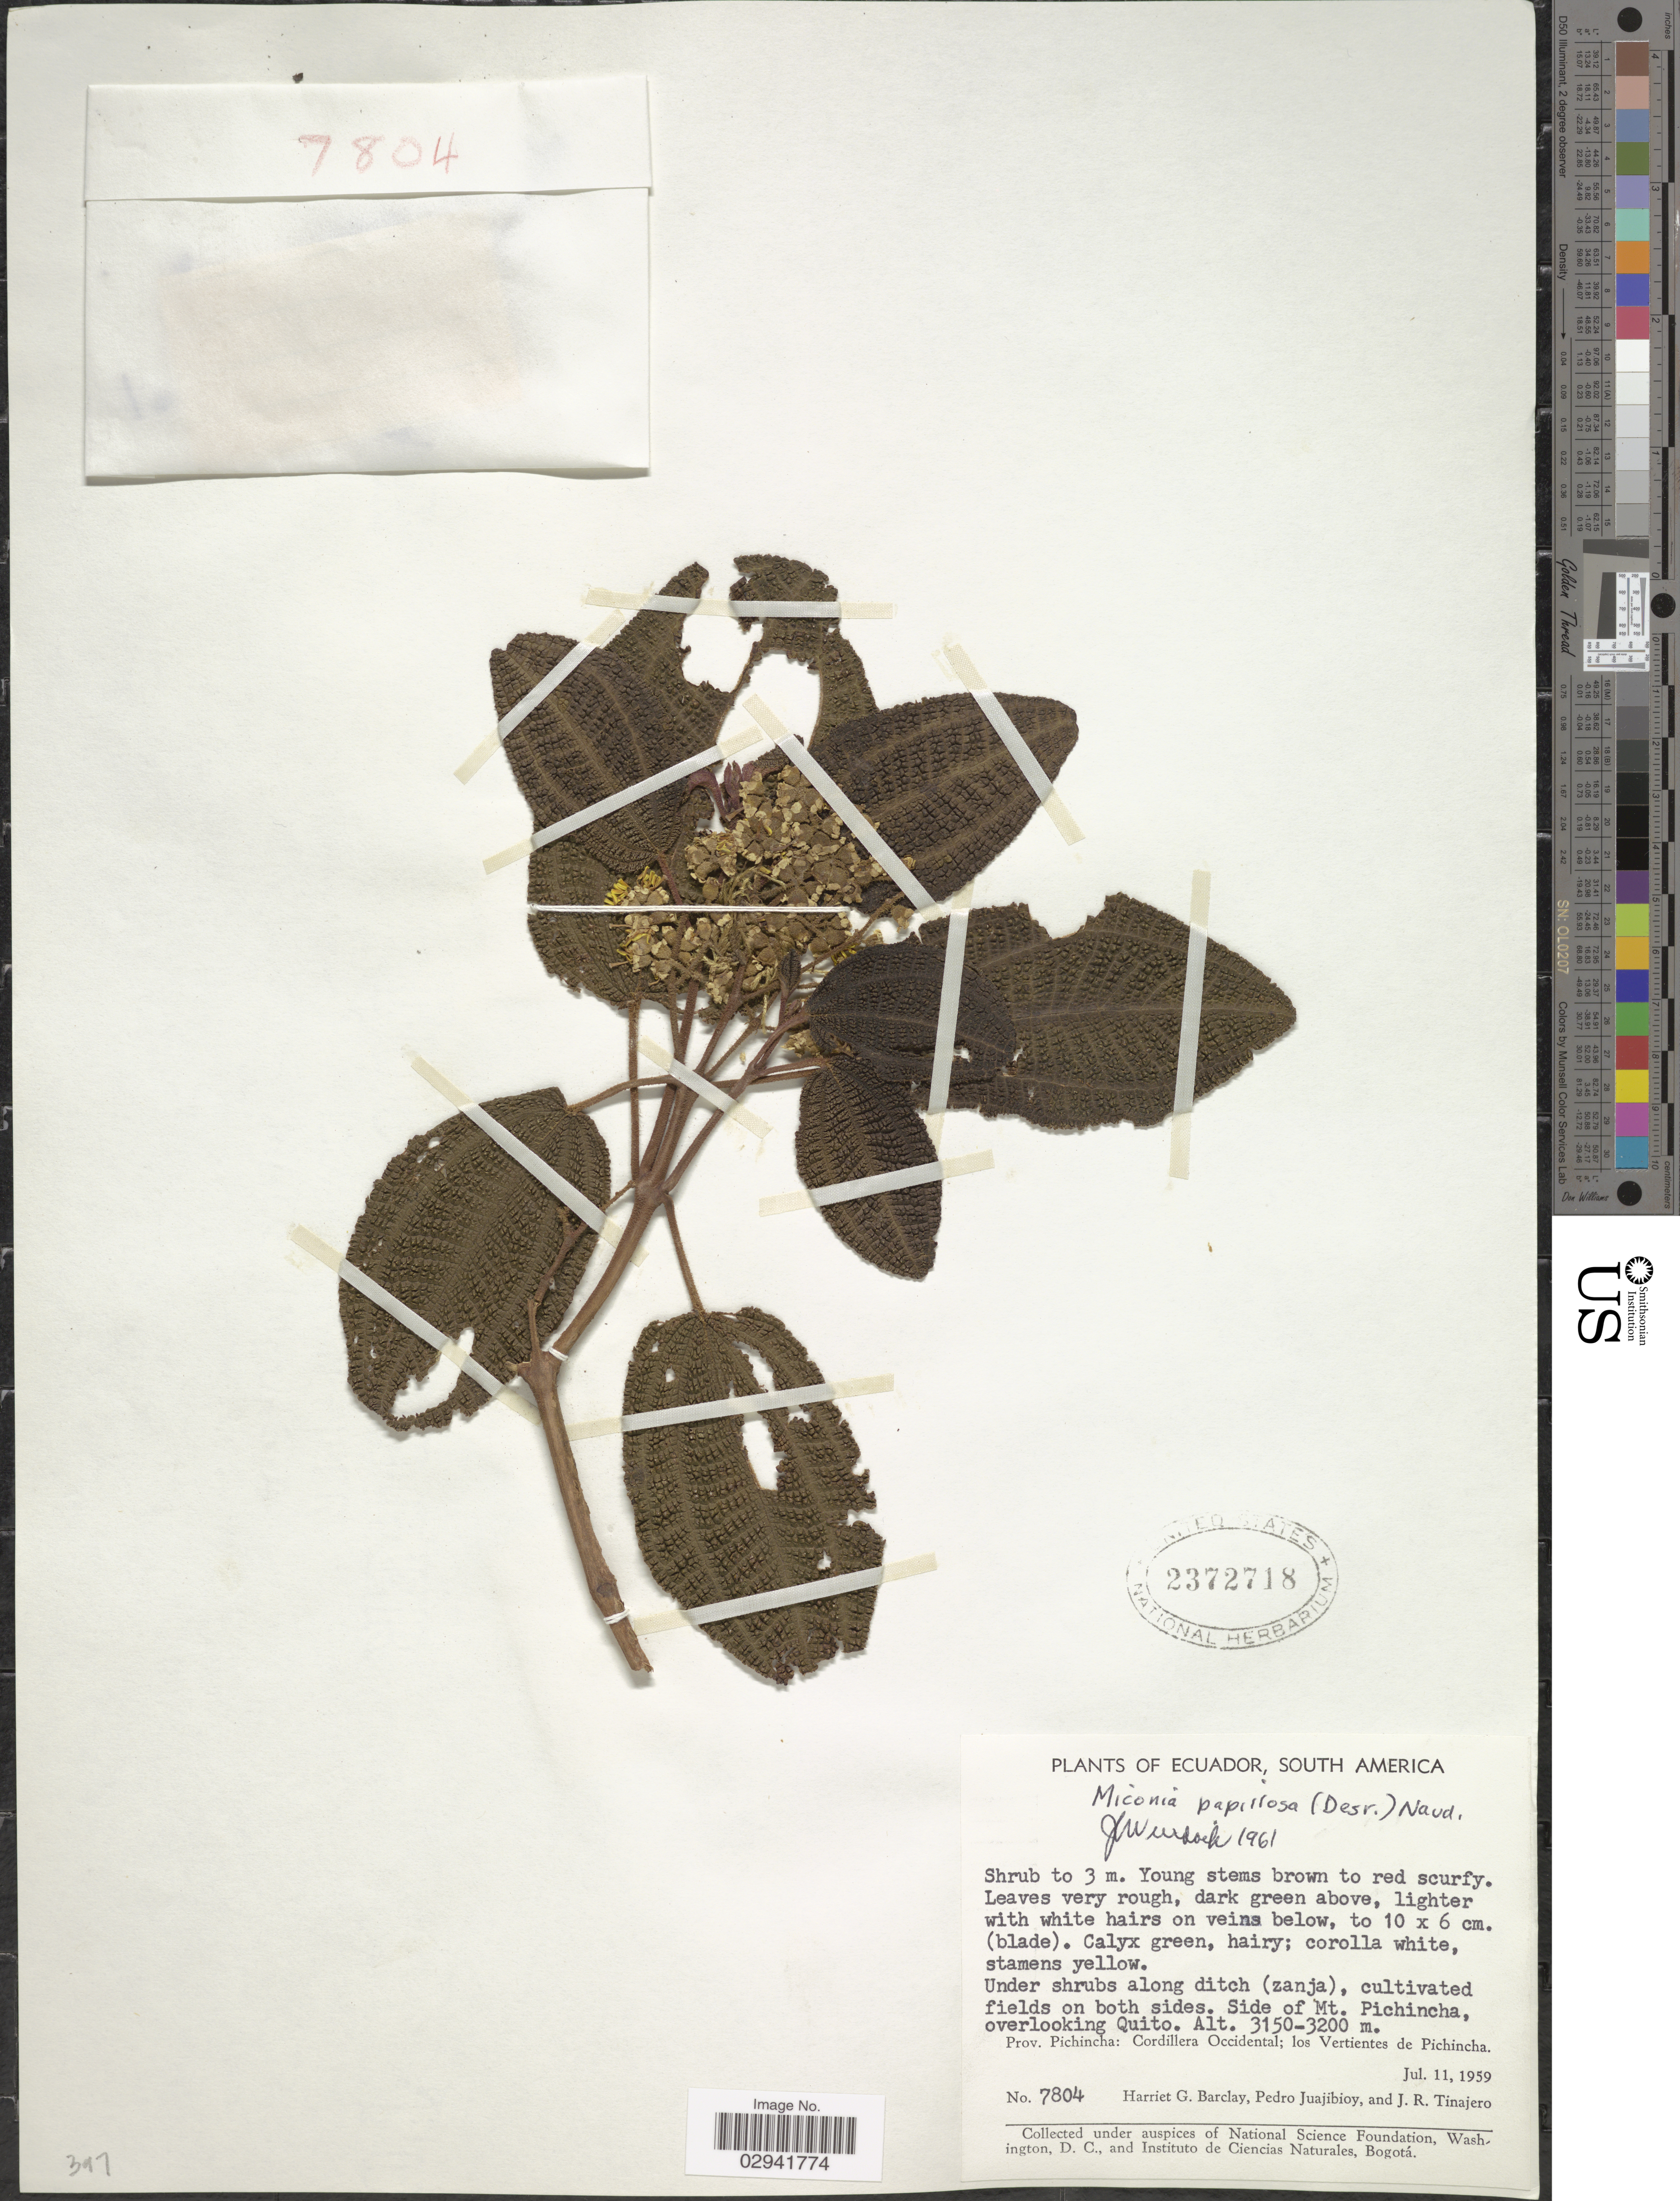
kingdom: Plantae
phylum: Tracheophyta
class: Magnoliopsida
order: Myrtales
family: Melastomataceae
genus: Miconia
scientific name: Miconia papillosa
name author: (Desr.) Naudin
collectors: H. G. Barclay, P. Juajibioy & J. Tinajero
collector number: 7804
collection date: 1959-07-11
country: Ecuador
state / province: Pichincha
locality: Side of Mt. Pichincha, overlooking Quito. Cordillera Occidental; los Vertientes de Pichincha.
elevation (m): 3150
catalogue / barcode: US 2372718